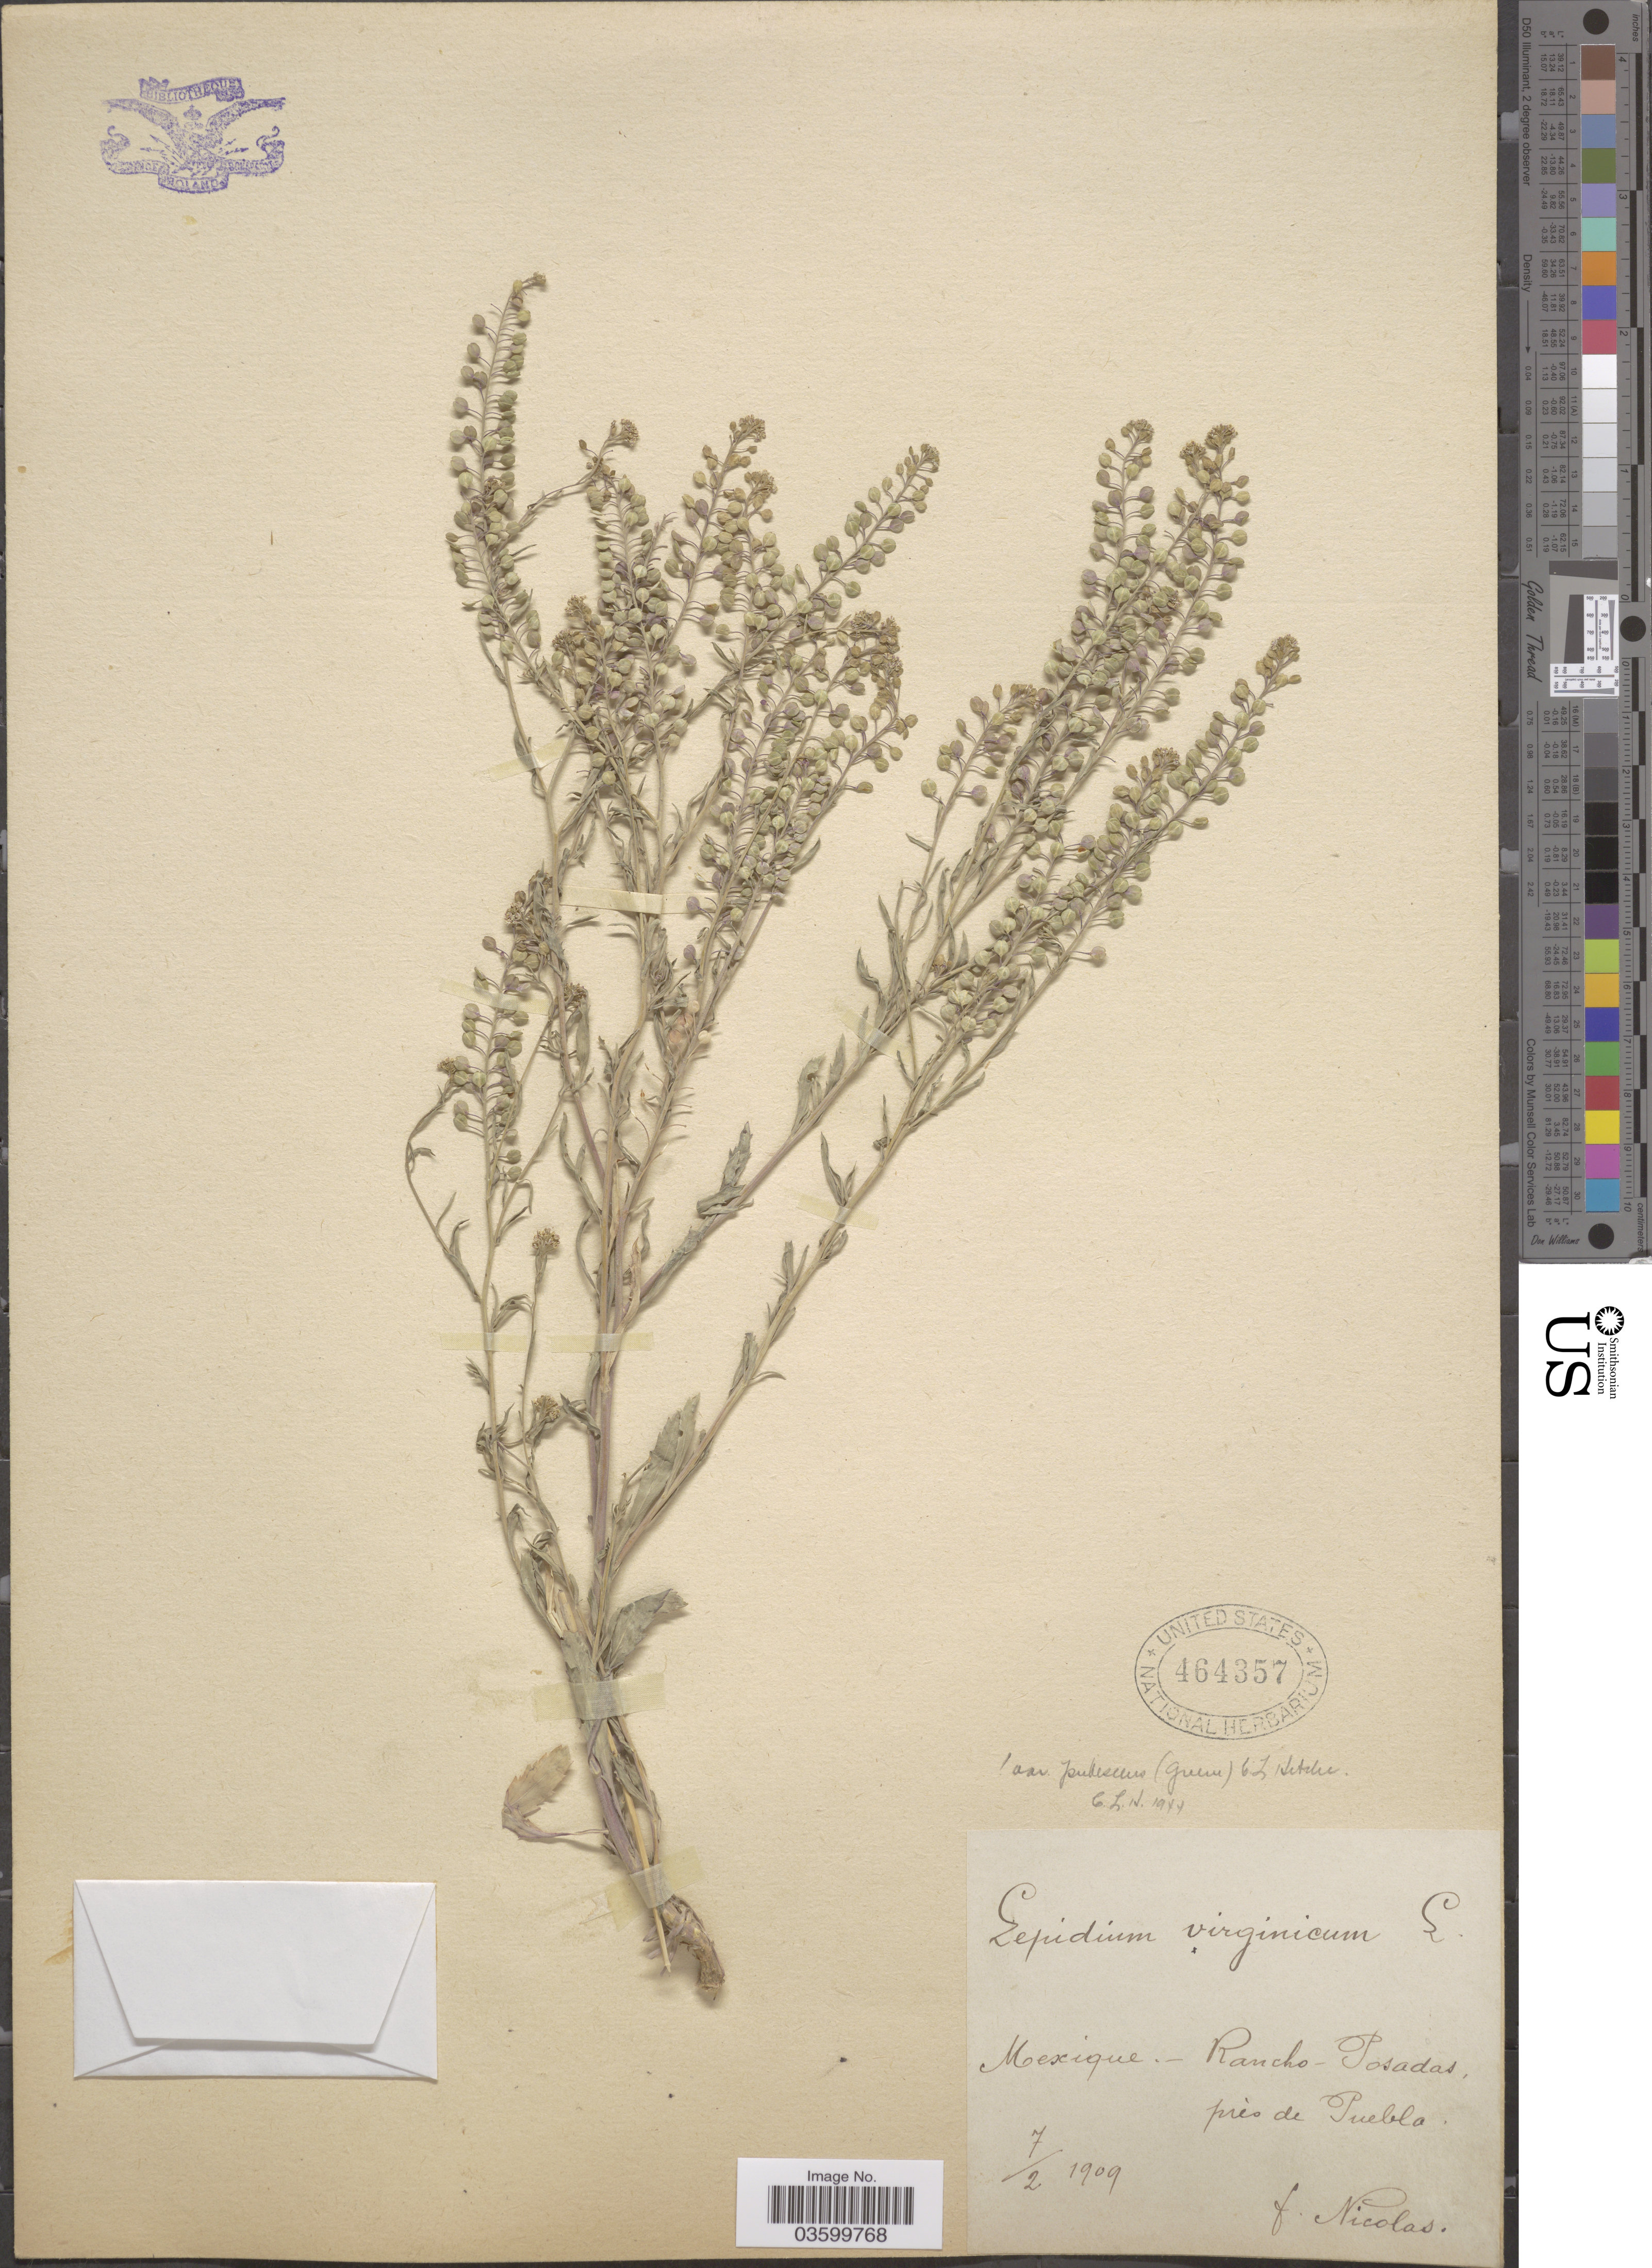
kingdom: Plantae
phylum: Tracheophyta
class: Magnoliopsida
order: Brassicales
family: Brassicaceae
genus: Lepidium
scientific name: Lepidium virginicum var. pubescens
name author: (Greene) C.L. Hitchc.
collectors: F. Nicolas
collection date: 1909-02-07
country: Mexico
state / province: Puebla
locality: Rancho-Posadas, près de Puebla.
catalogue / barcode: US 464357